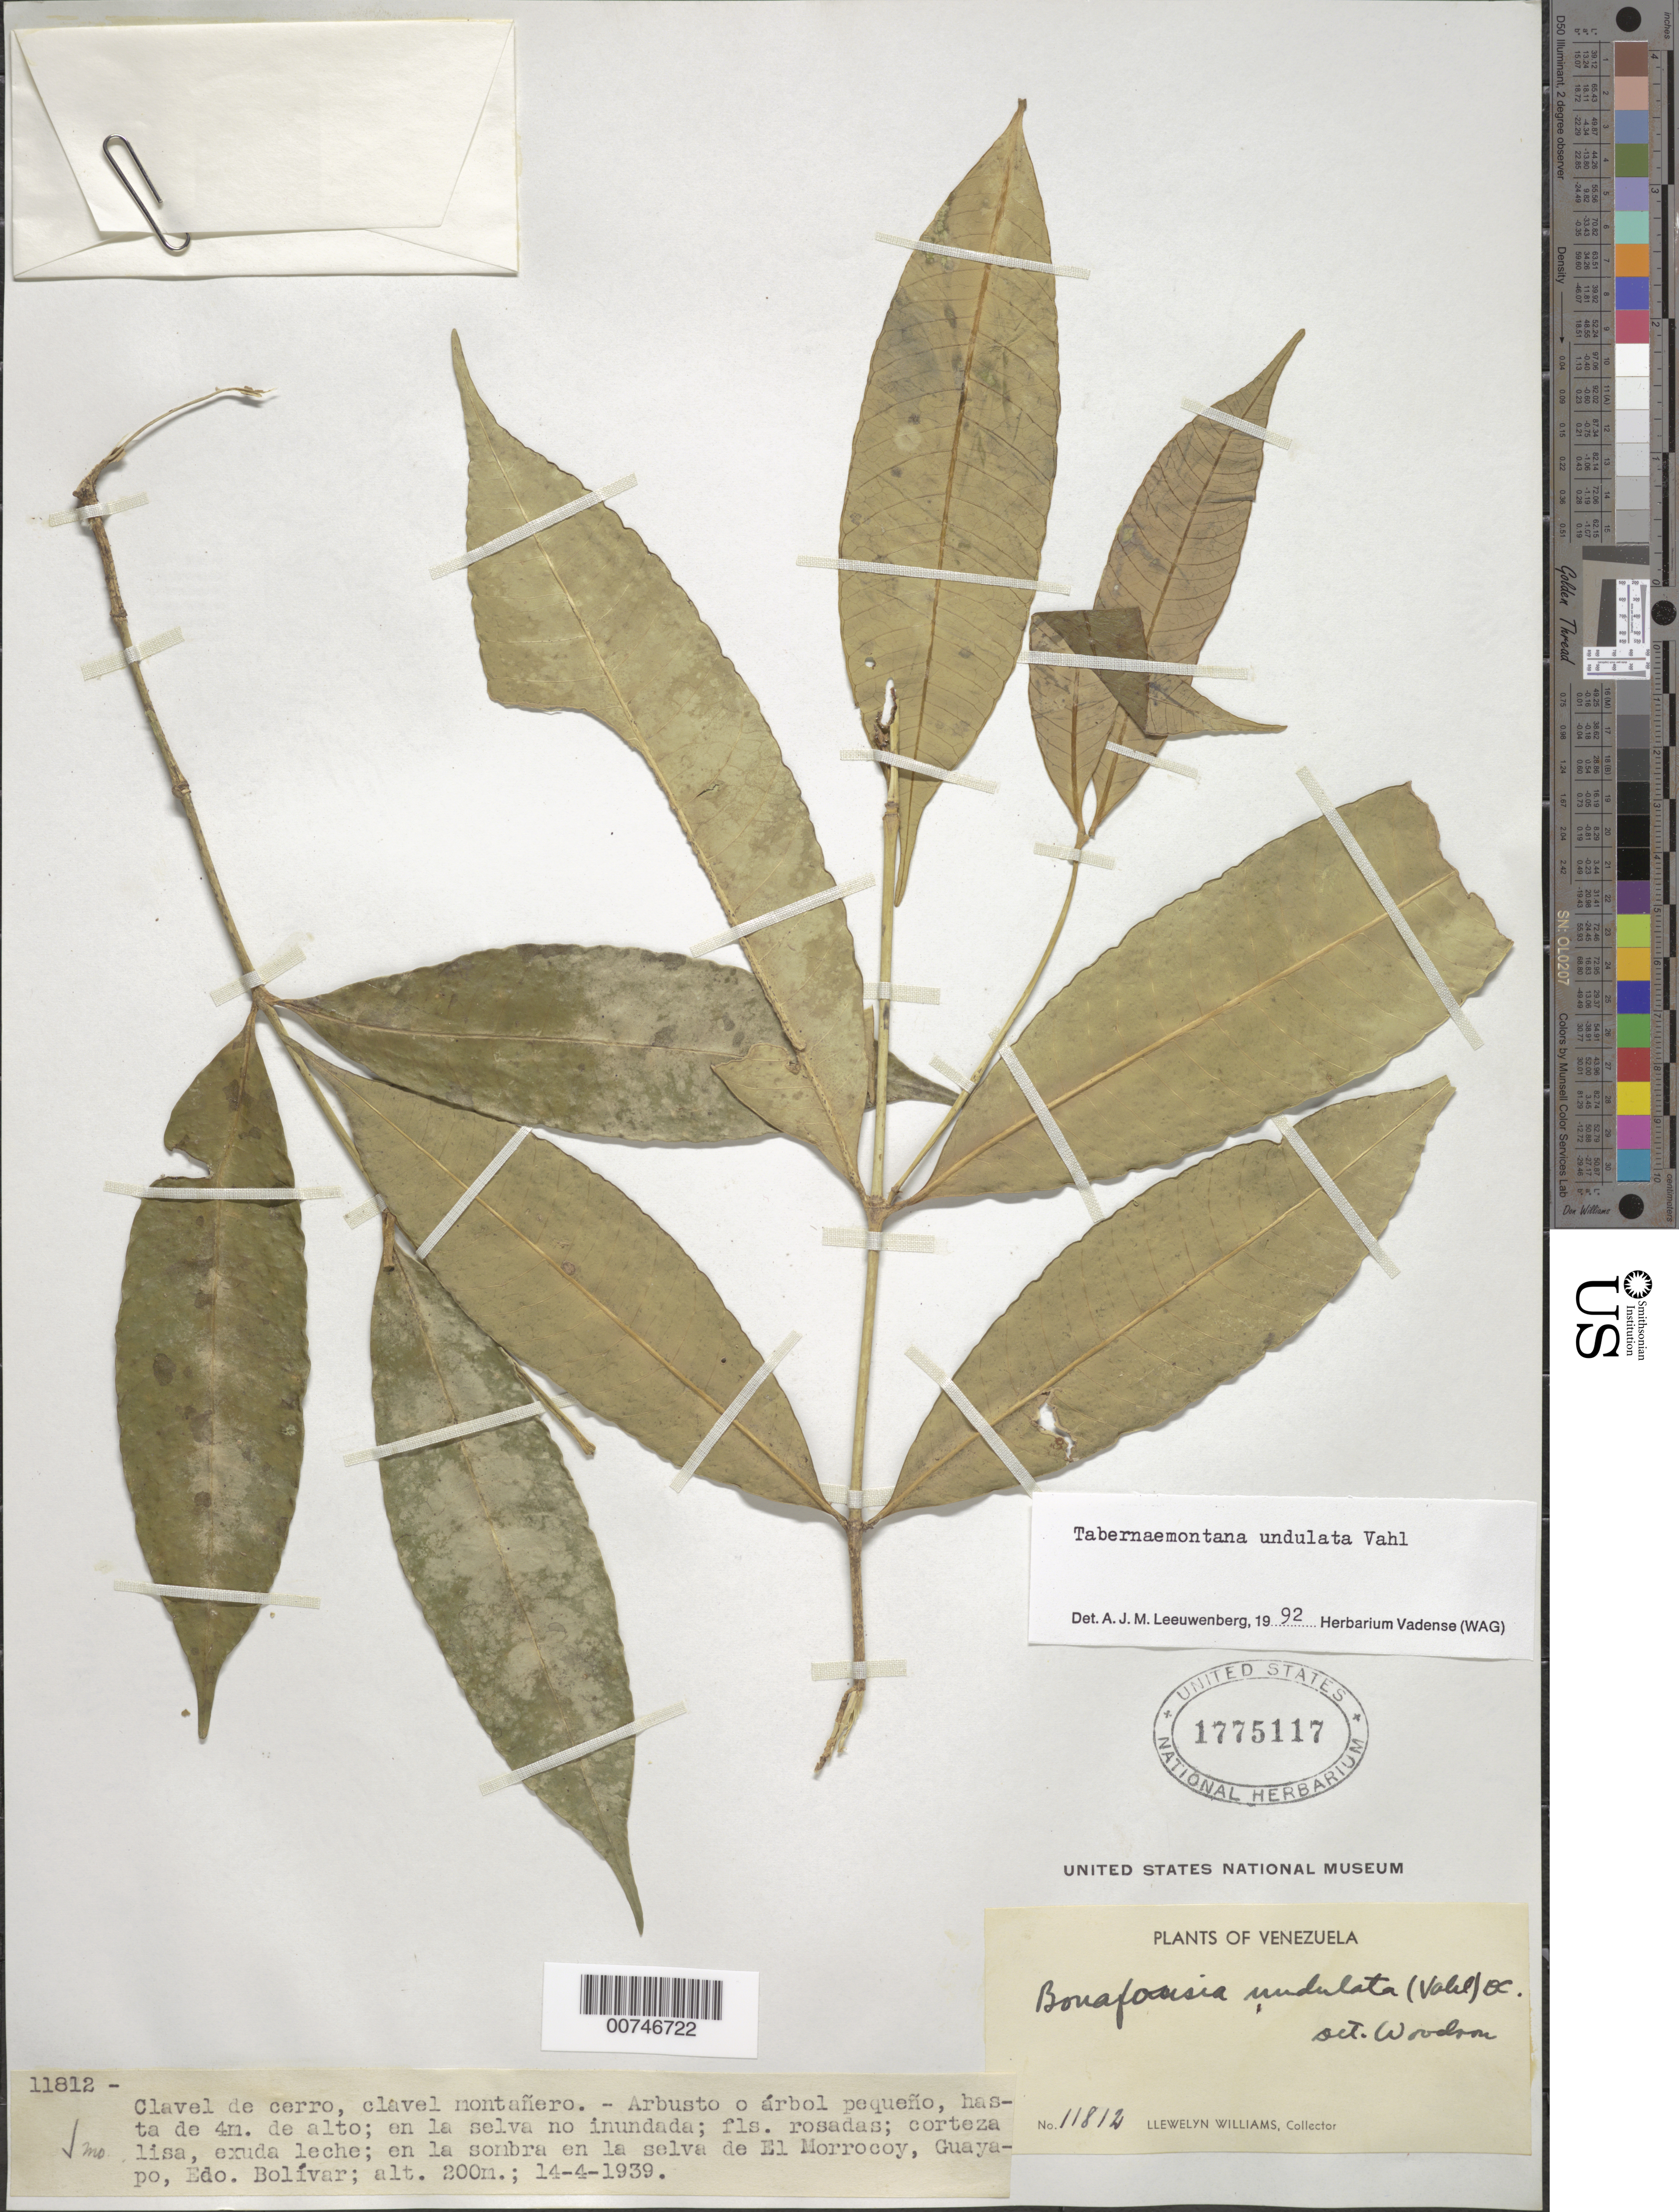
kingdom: Plantae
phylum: Tracheophyta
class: Magnoliopsida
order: Gentianales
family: Apocynaceae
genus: Tabernaemontana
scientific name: Tabernaemontana undulata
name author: Vahl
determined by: Leeuwenberg, A. J. M.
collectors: Ll. Williams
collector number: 11812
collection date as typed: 14-Apr-39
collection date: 1939-04-14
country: Venezuela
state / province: Bolívar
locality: El Morrocoy, Guayapo, Bajo Caura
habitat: Selva no inundada, en la sombra selva de El Morrocoy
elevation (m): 200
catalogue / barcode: US 1775117